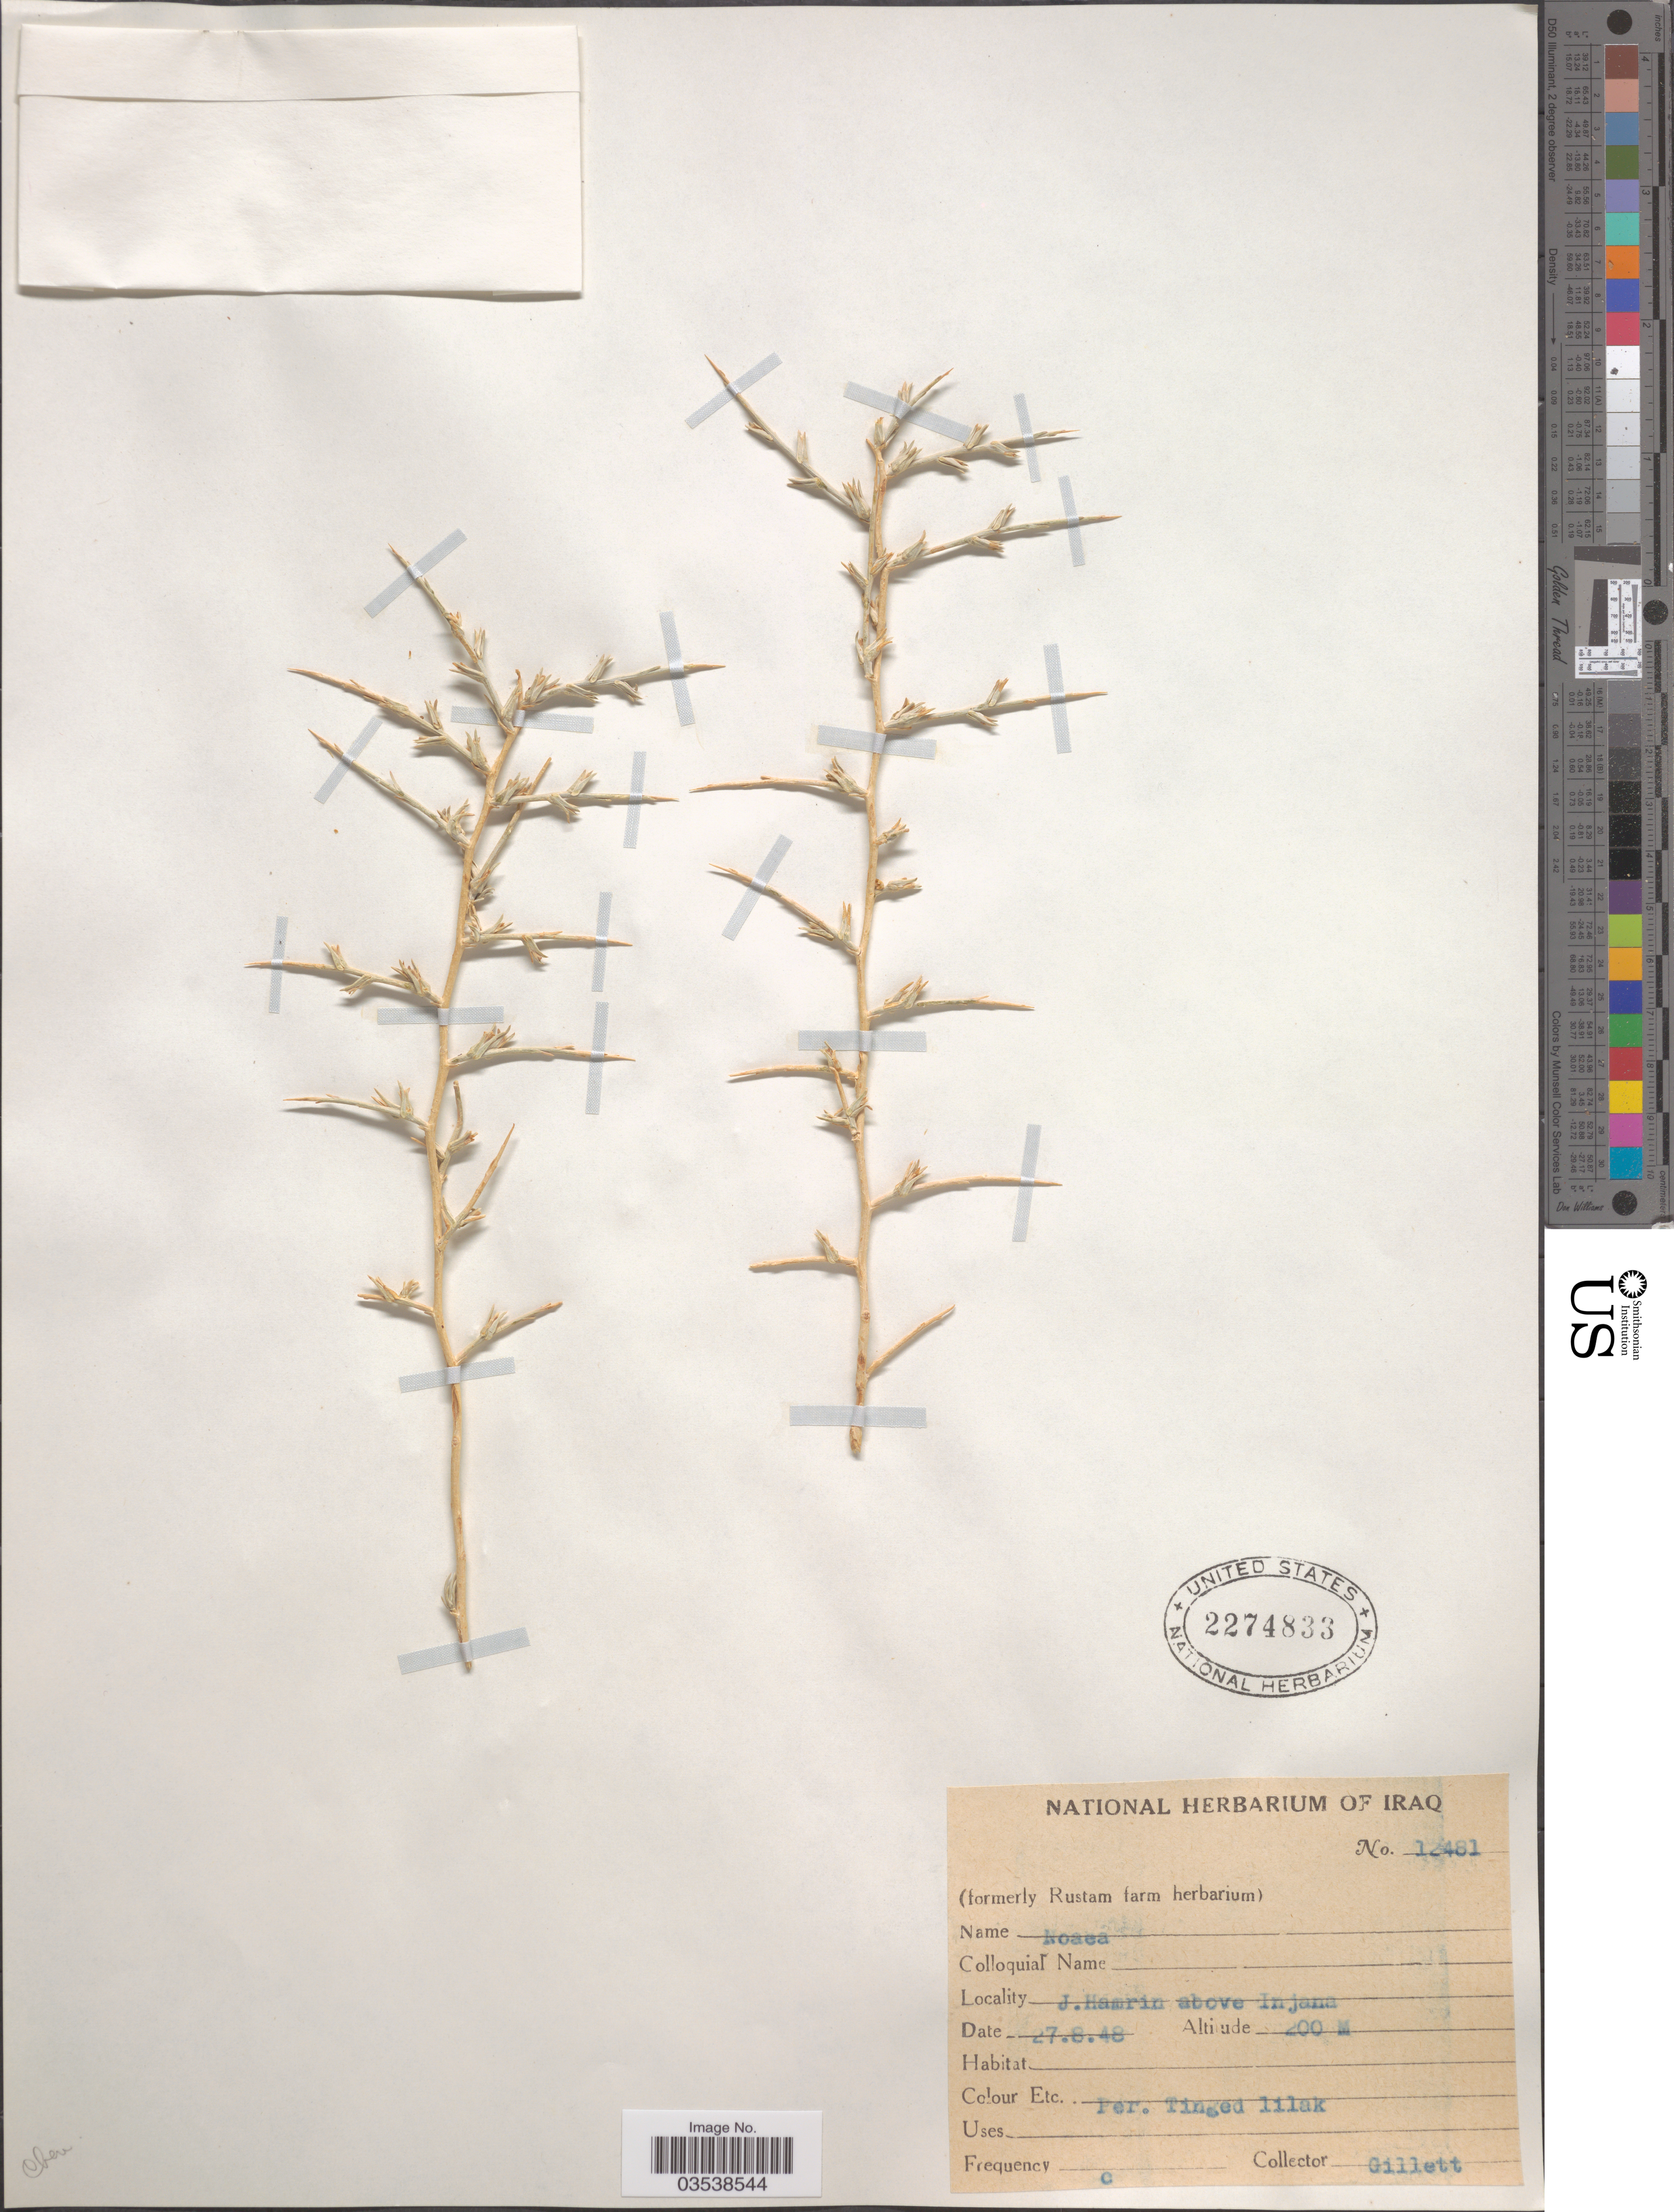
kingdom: Plantae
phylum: Tracheophyta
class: Magnoliopsida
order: Caryophyllales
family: Amaranthaceae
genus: Noaea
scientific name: Noaea tournefortii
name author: Moq.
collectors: Gillett, --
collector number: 12481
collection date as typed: Transcribed d/m/y: 27/8/48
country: Iraq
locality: J. Hamrin above Injana.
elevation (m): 200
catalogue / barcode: US 2274833